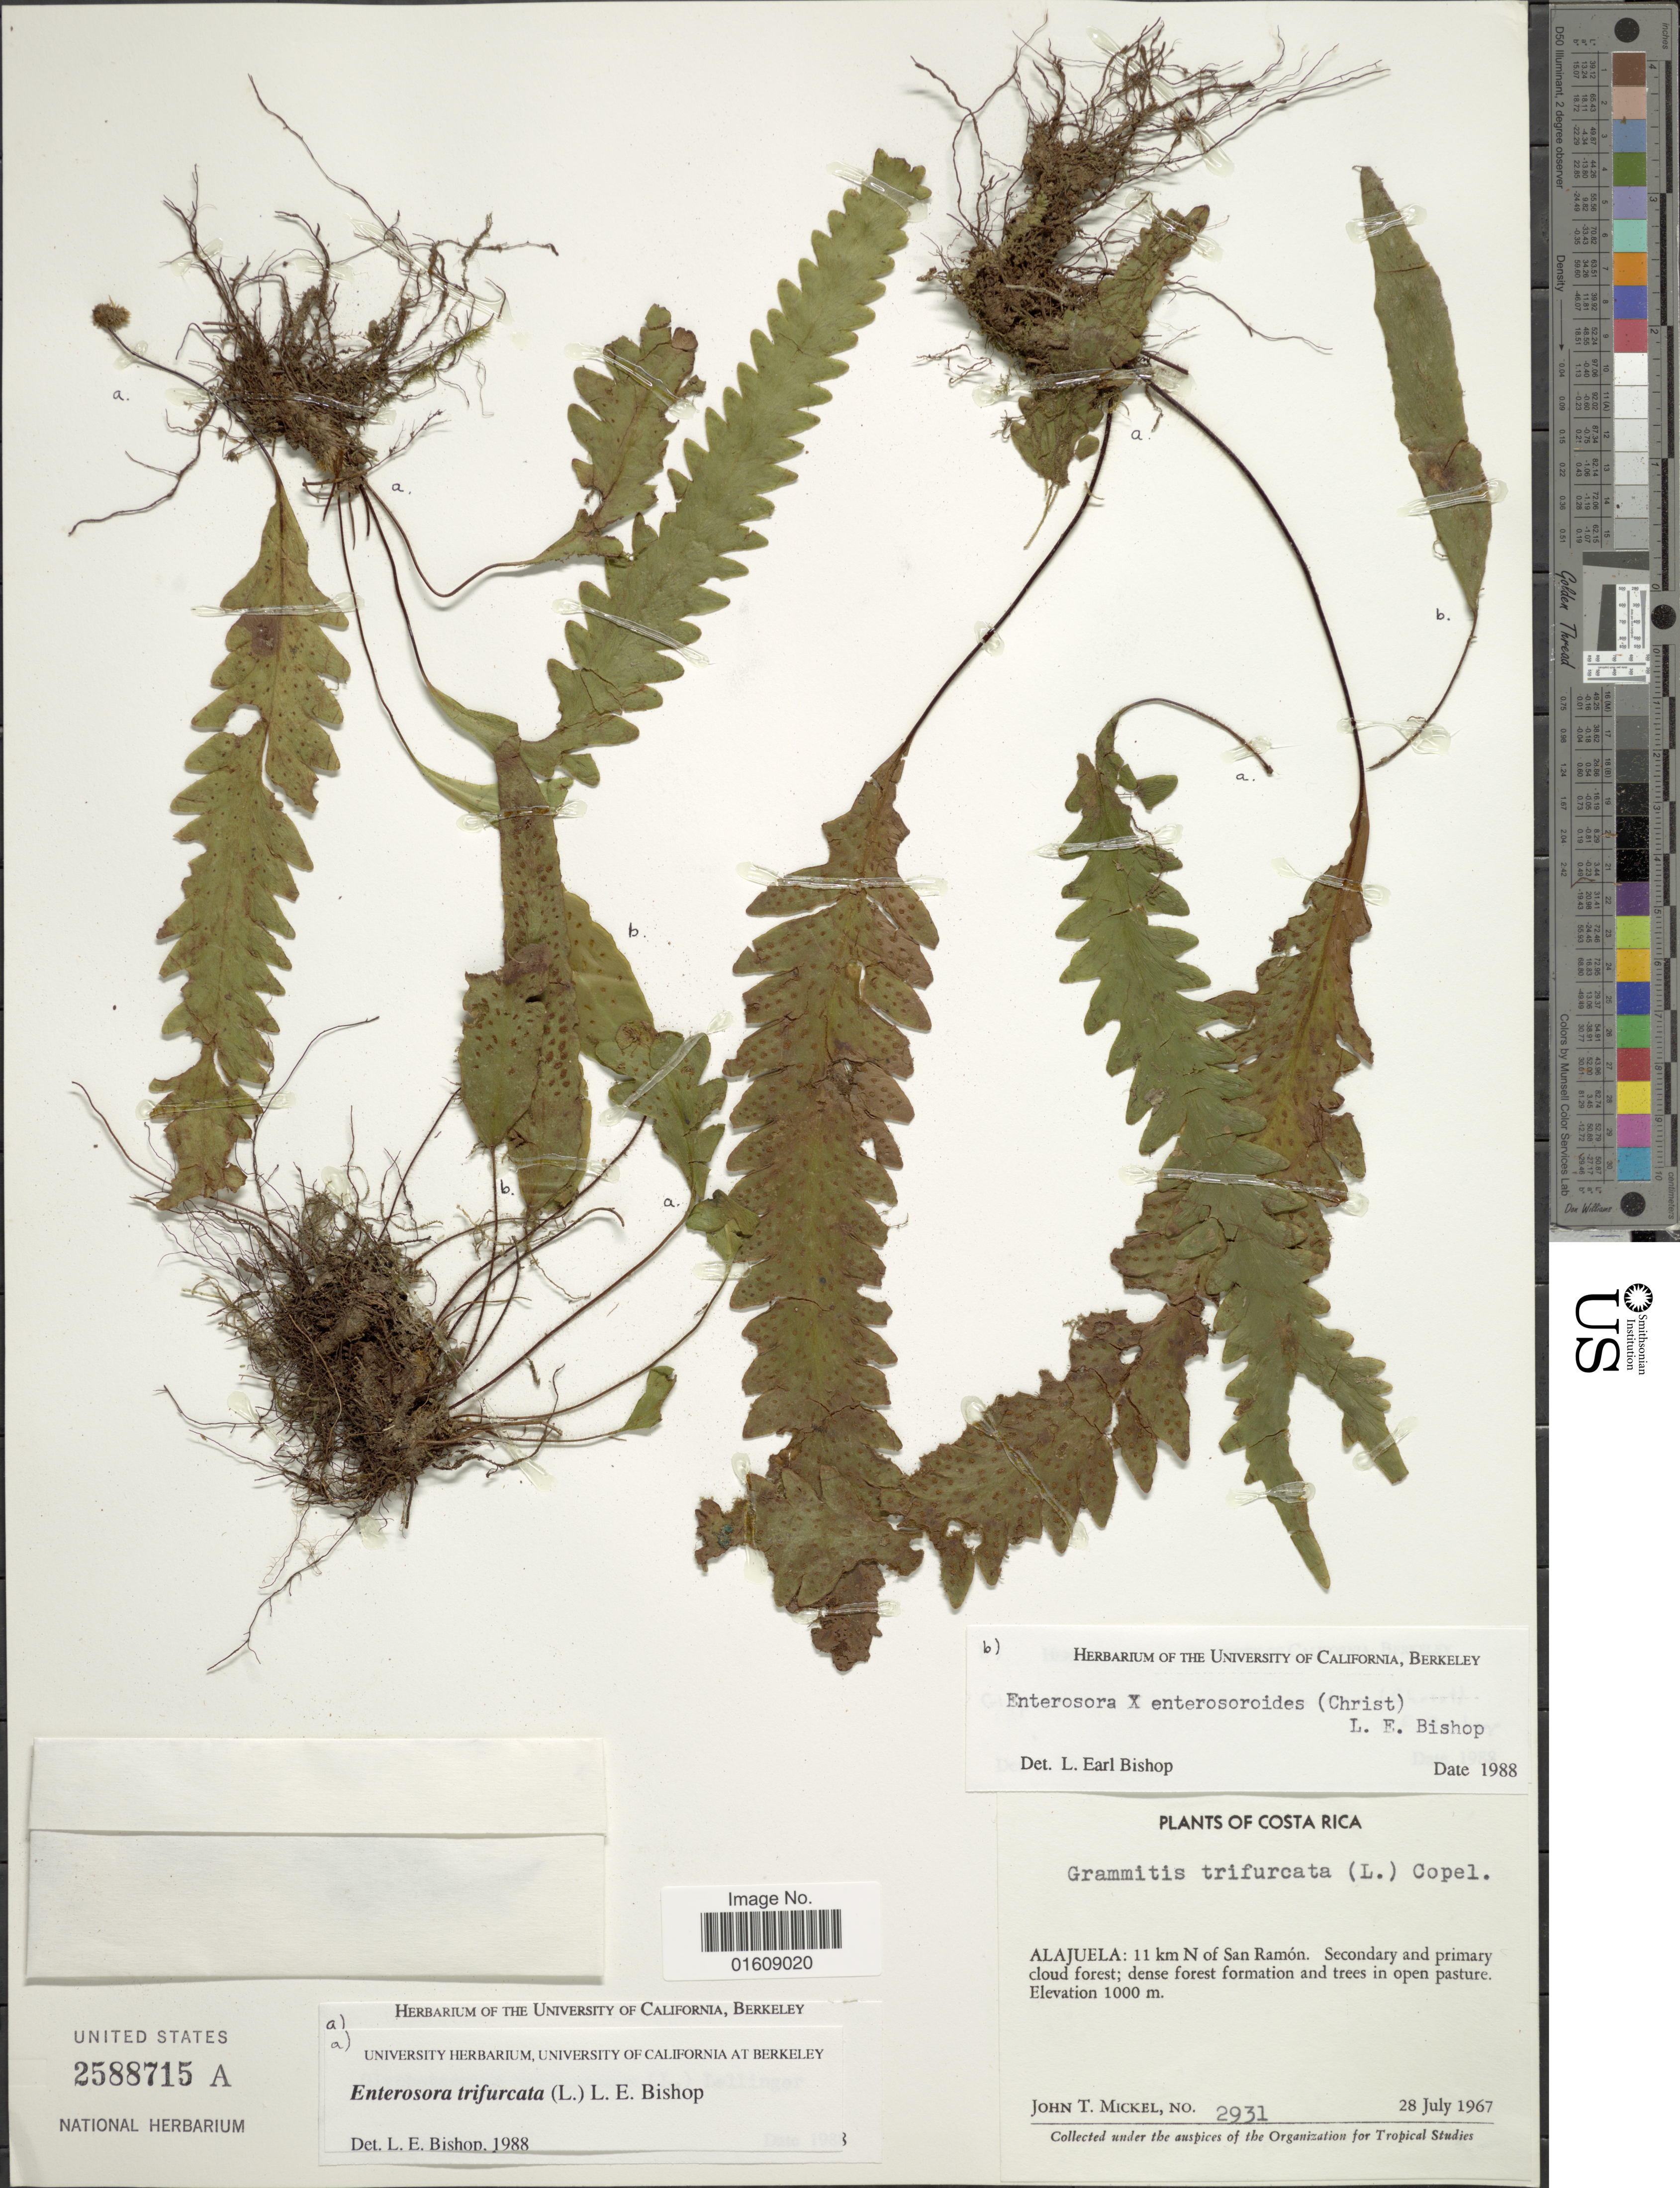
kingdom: Plantae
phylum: Tracheophyta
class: Polypodiopsida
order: Polypodiales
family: Polypodiaceae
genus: Enterosora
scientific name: Enterosora x enterosoroides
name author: (Christ) L.E. Bishop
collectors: J. T. Mickel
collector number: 2931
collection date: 1967-07-28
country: Costa Rica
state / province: Alajuela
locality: Costa Rica, Alajue;a: 11 km N of San Ramón.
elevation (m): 1000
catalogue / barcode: US 2588715A